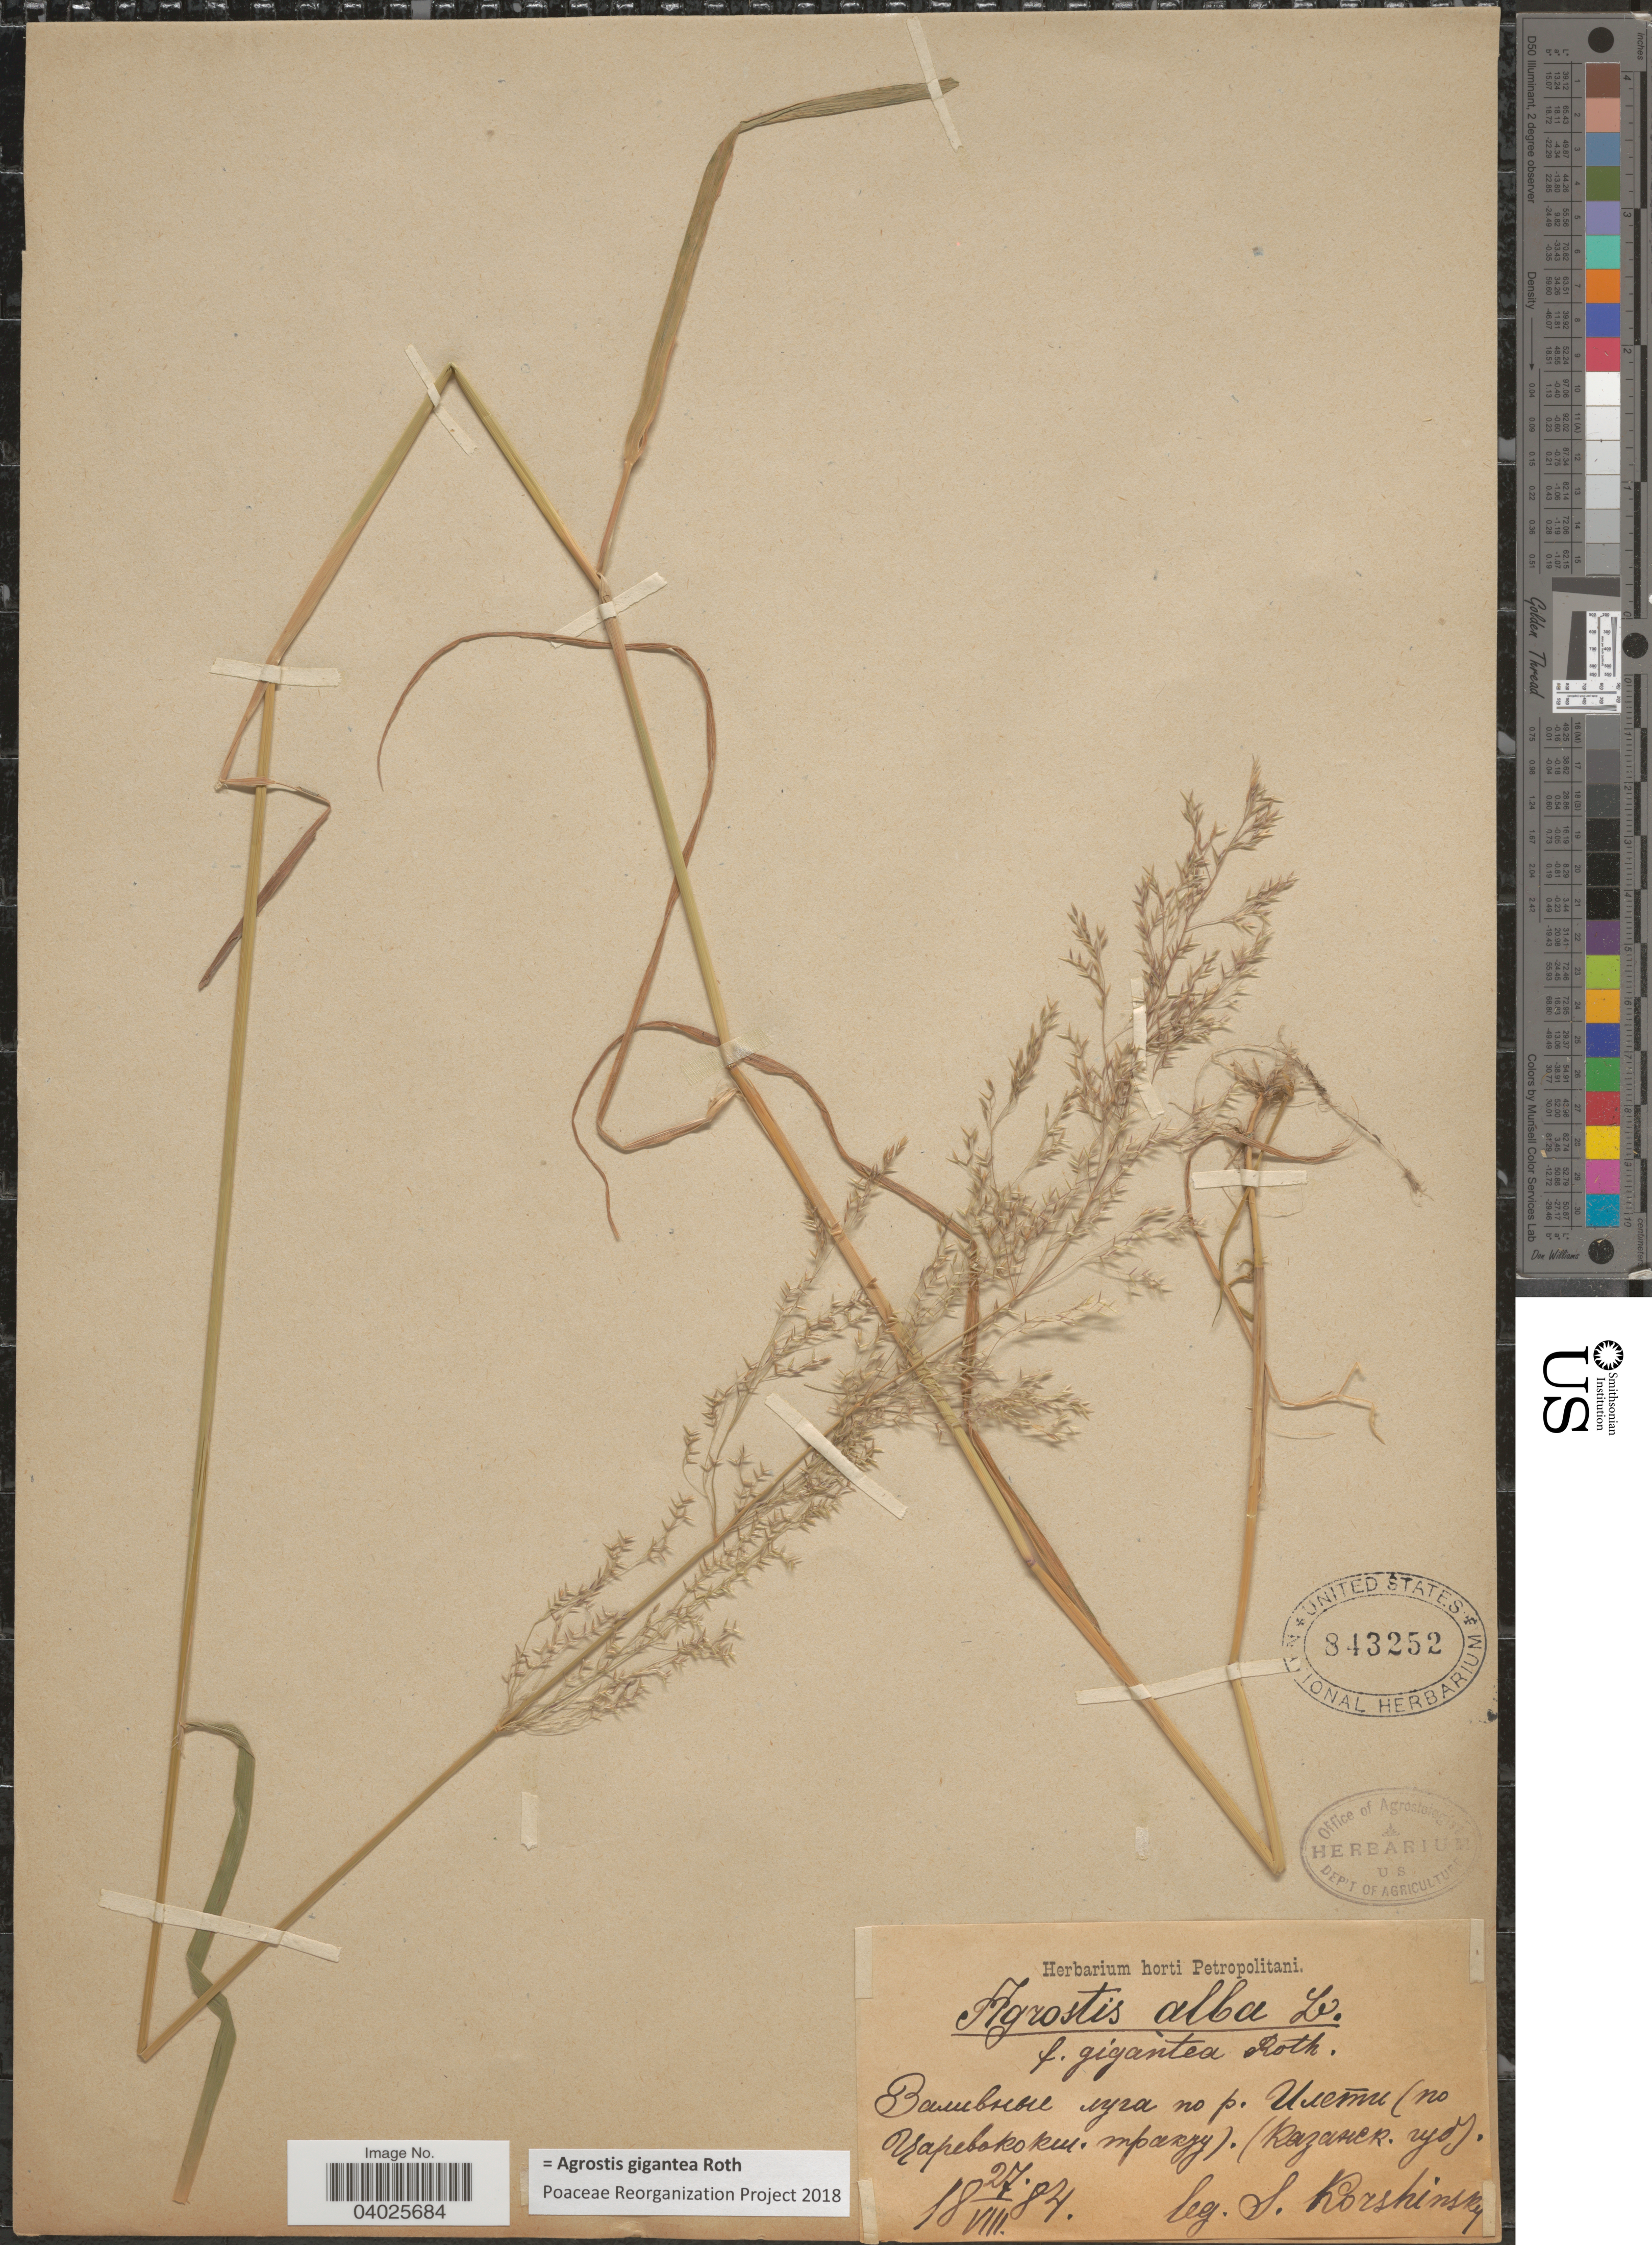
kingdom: Plantae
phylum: Tracheophyta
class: Liliopsida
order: Poales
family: Poaceae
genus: Agrostis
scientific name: Agrostis gigantea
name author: Roth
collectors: S. I. Korshinsky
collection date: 1884-08-27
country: Russian Federation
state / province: Mari El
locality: River Ilet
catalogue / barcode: US 843252